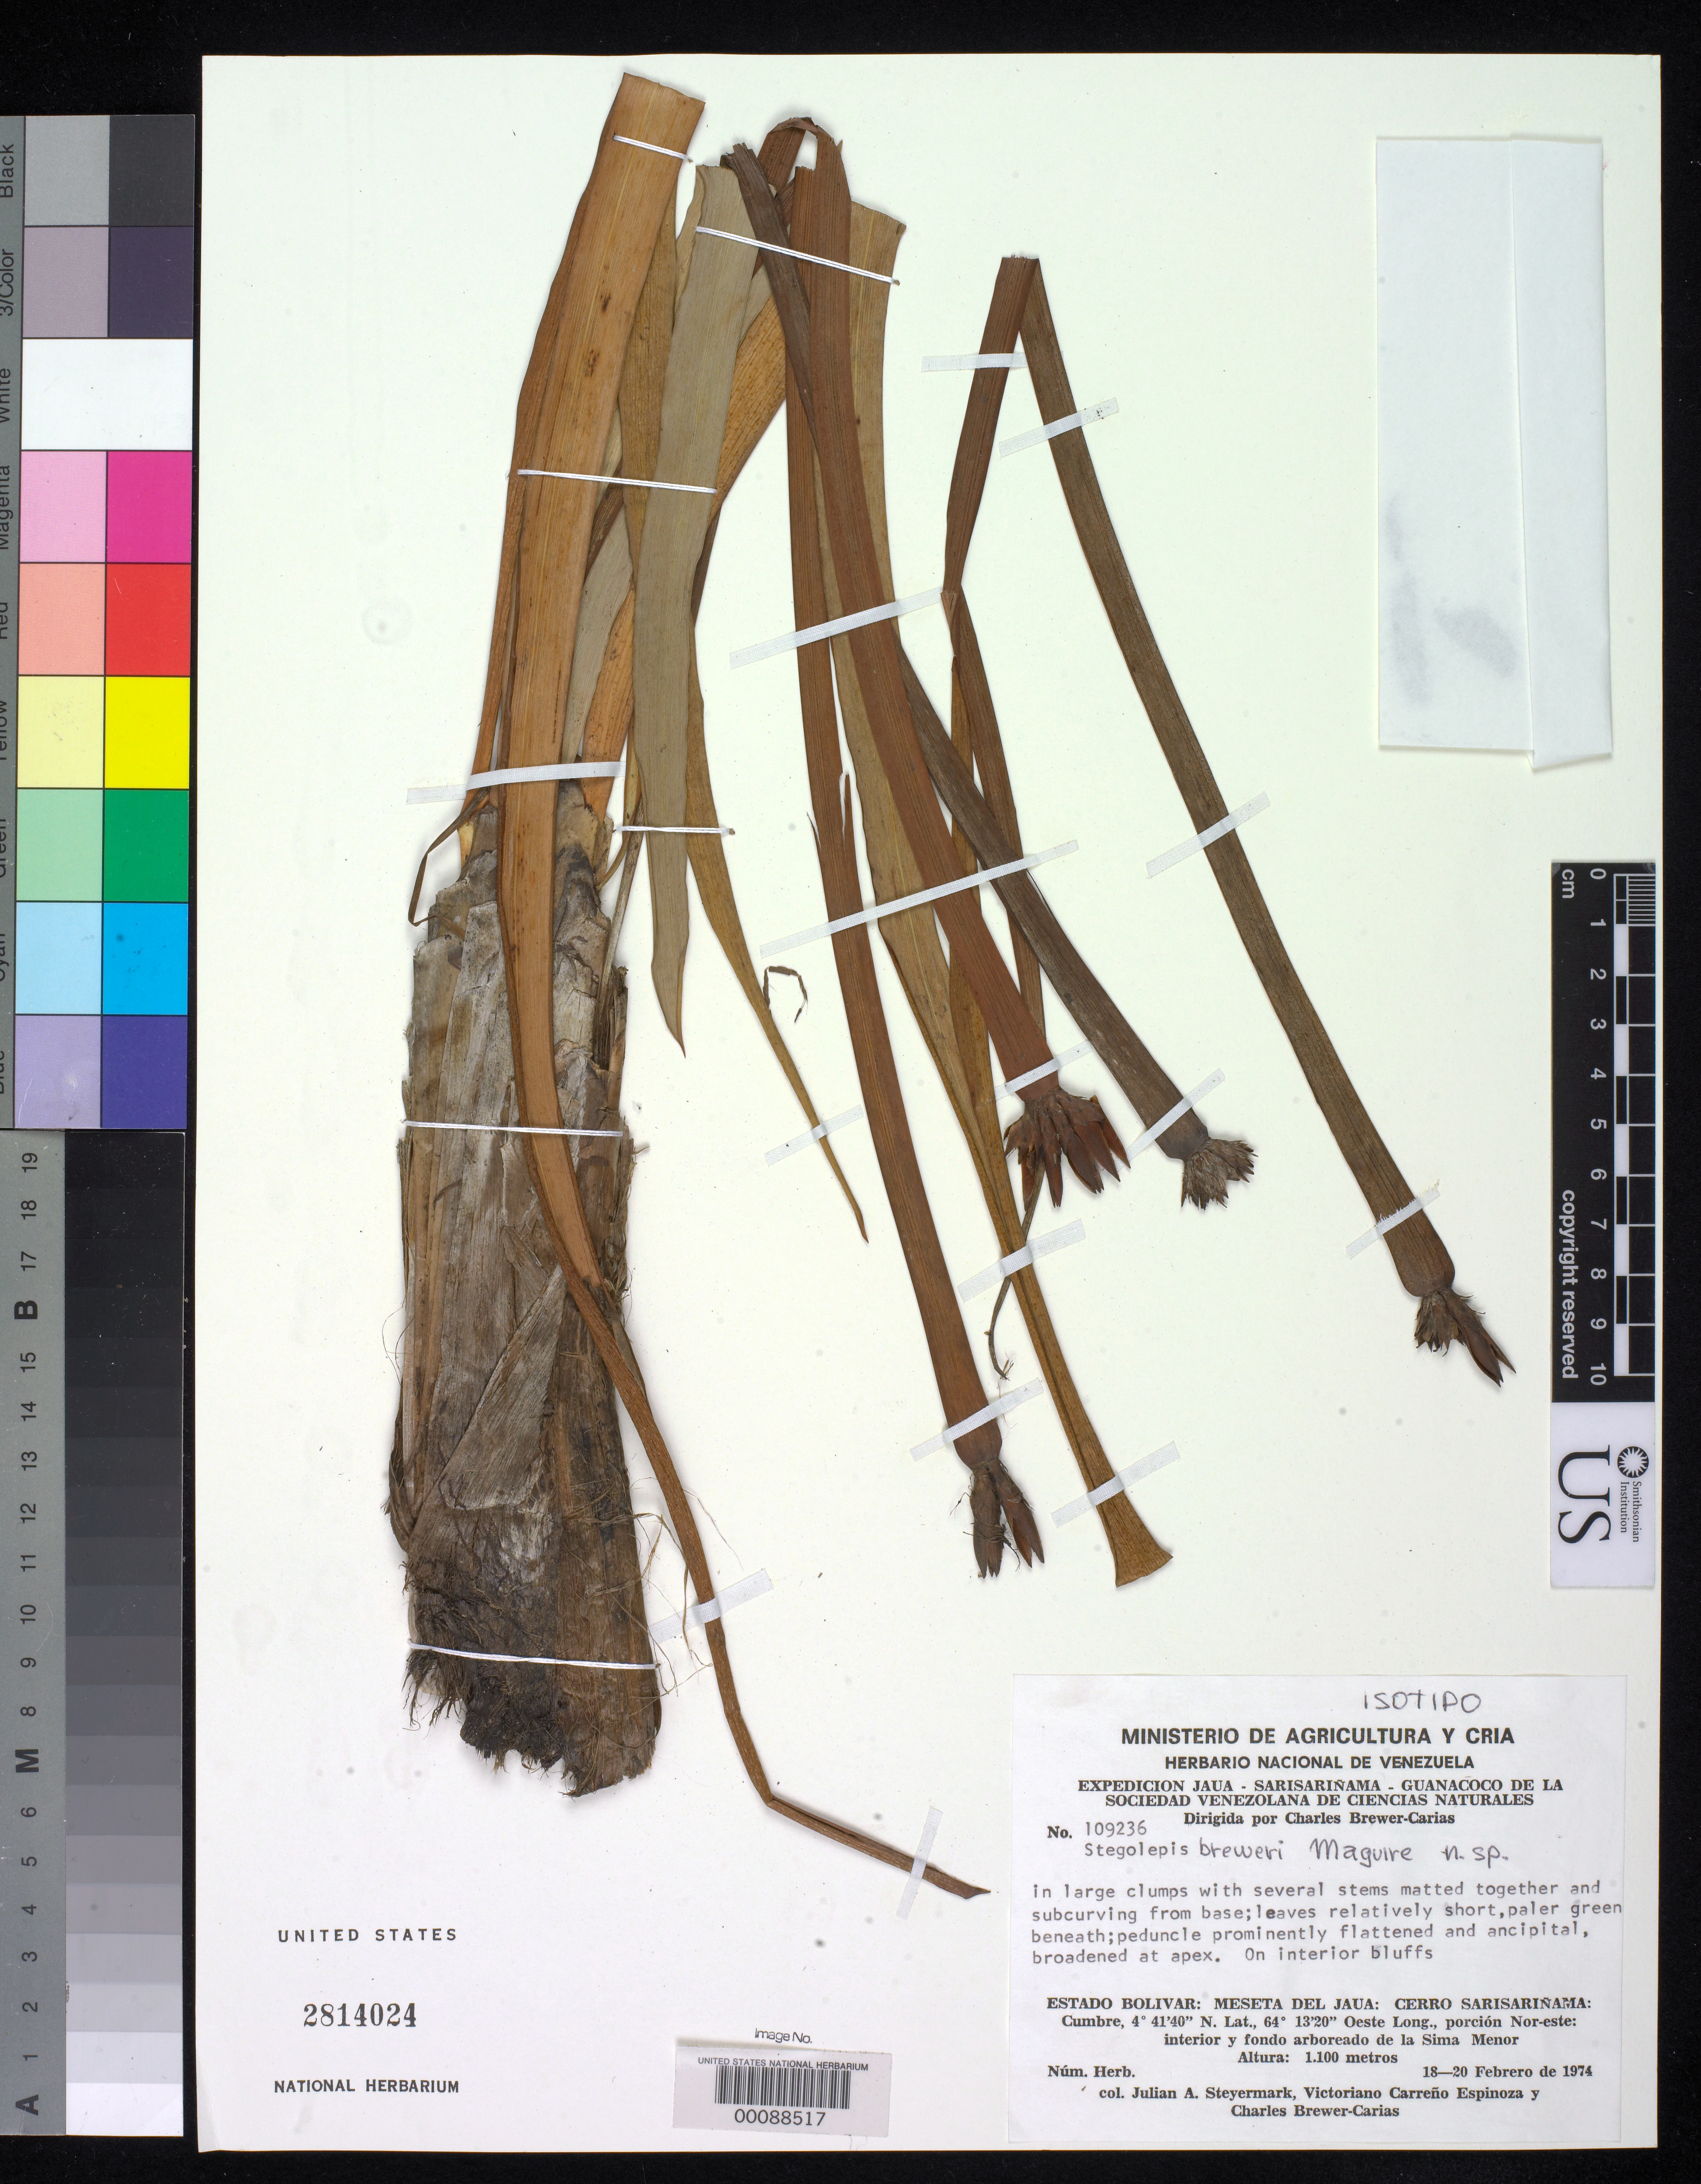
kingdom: Plantae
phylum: Tracheophyta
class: Liliopsida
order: Poales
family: Rapateaceae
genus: Stegolepis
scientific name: Stegolepis breweri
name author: Maguire in Steyerm. & Brewer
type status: Isotype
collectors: J. Steyermark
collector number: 109236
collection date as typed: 18 Feb 1974 to 20 Feb 1974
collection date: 1974-02-18/1974-02-20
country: Venezuela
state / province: Bolivar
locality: Meseta del Java, Cerro Sarisarinama.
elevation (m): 1100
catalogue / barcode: US 2814024